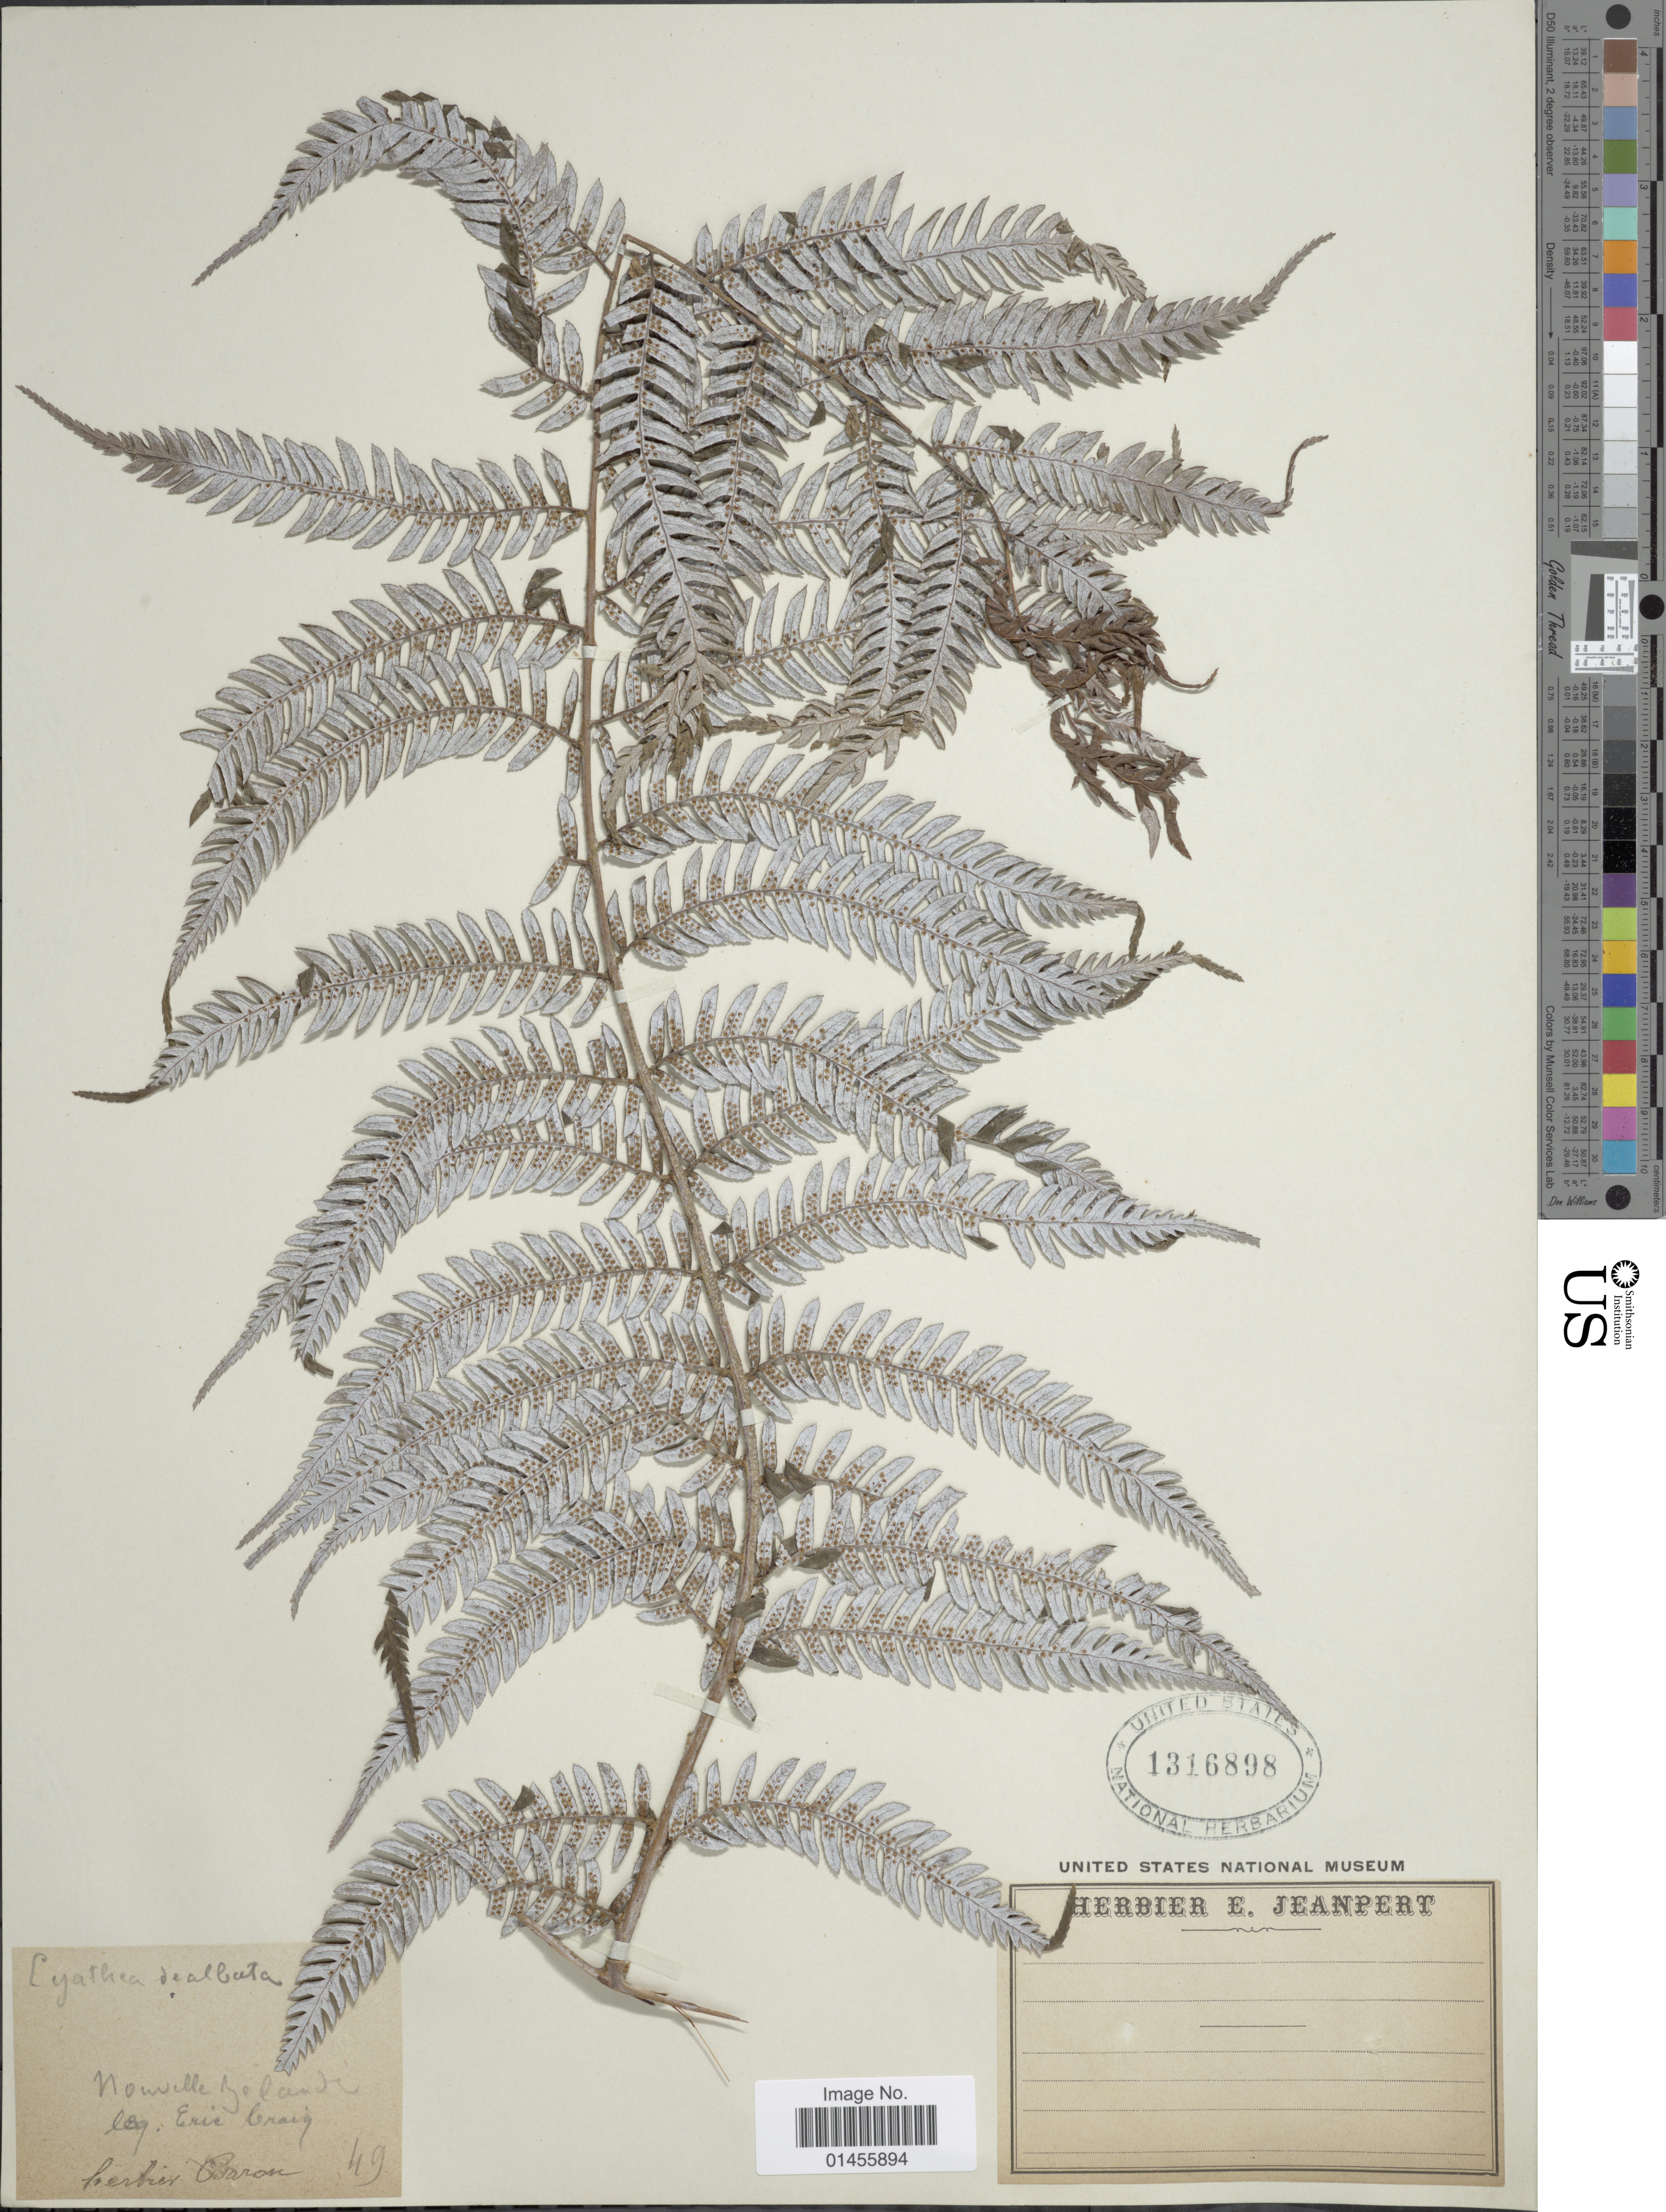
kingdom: Plantae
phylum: Tracheophyta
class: Polypodiopsida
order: Cyatheales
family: Cyatheaceae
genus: Alsophila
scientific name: Alsophila dealbata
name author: (G. Forst.)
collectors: E. Craig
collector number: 49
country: New Zealand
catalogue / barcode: US 1316898